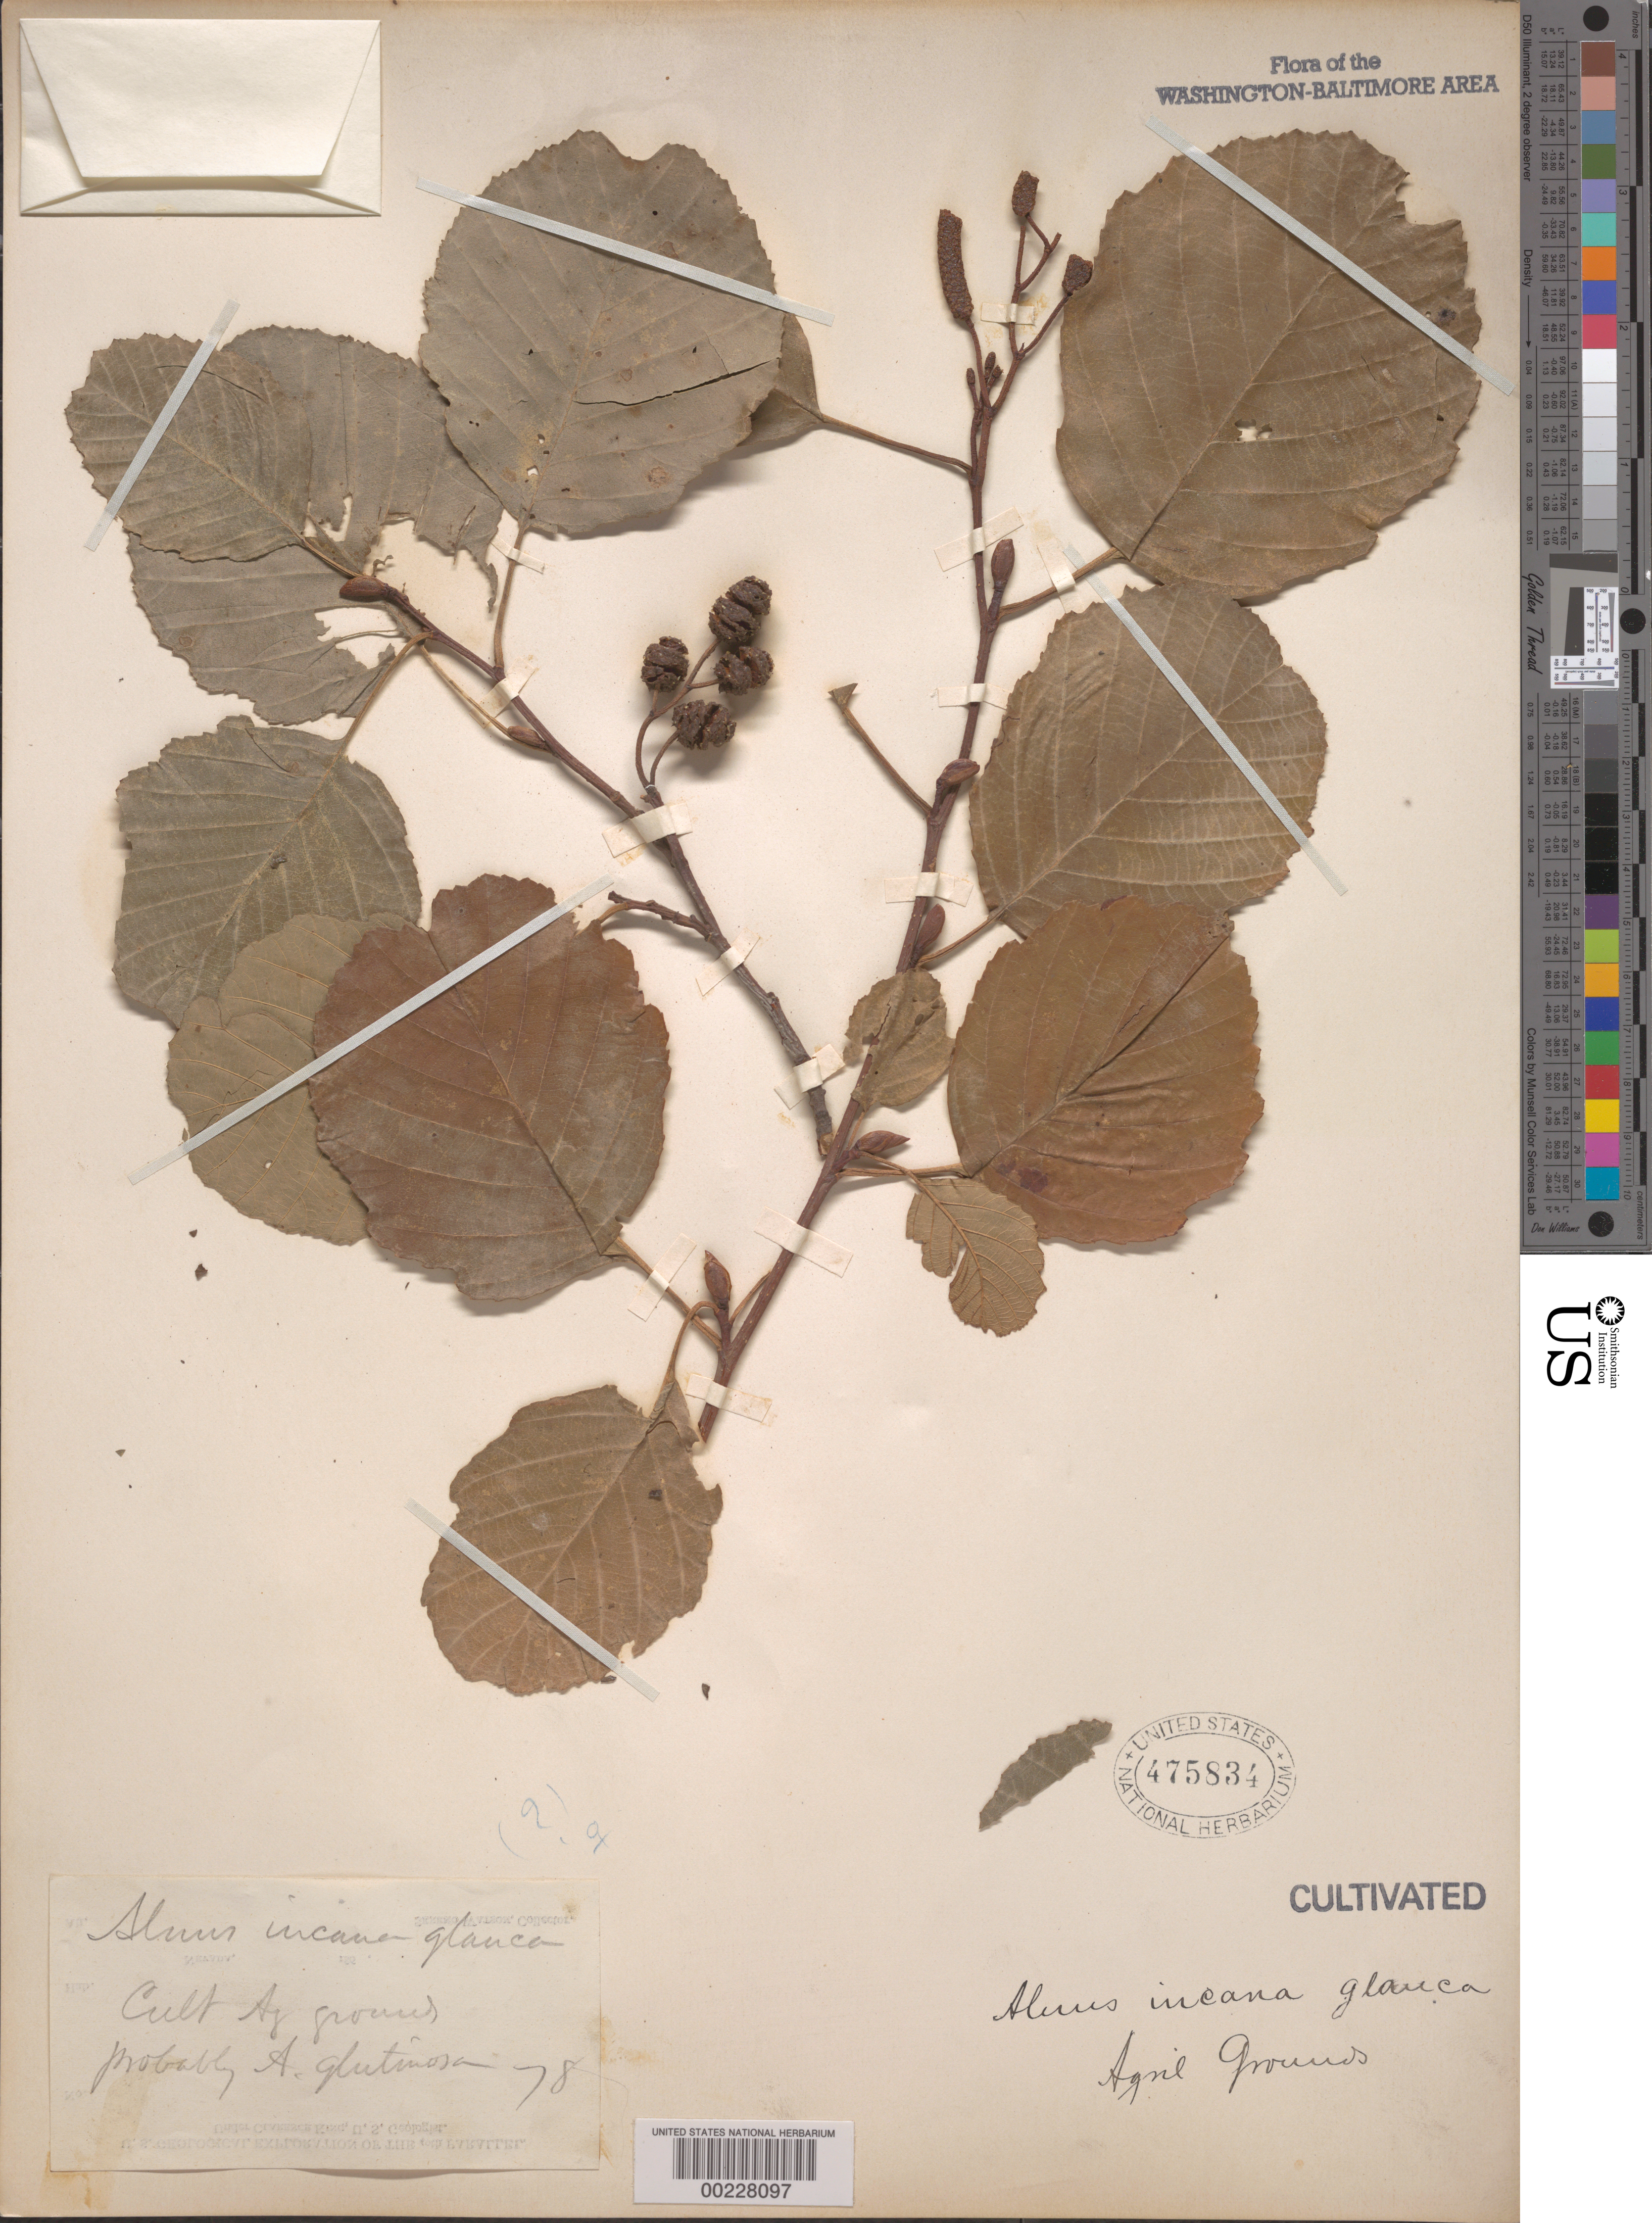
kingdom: Plantae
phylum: Tracheophyta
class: Magnoliopsida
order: Fagales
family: Betulaceae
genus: Alnus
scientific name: Alnus incana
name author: (L.) Moench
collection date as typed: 1878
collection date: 1878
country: United States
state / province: District of Columbia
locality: Agricultural grounds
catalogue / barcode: US 475834